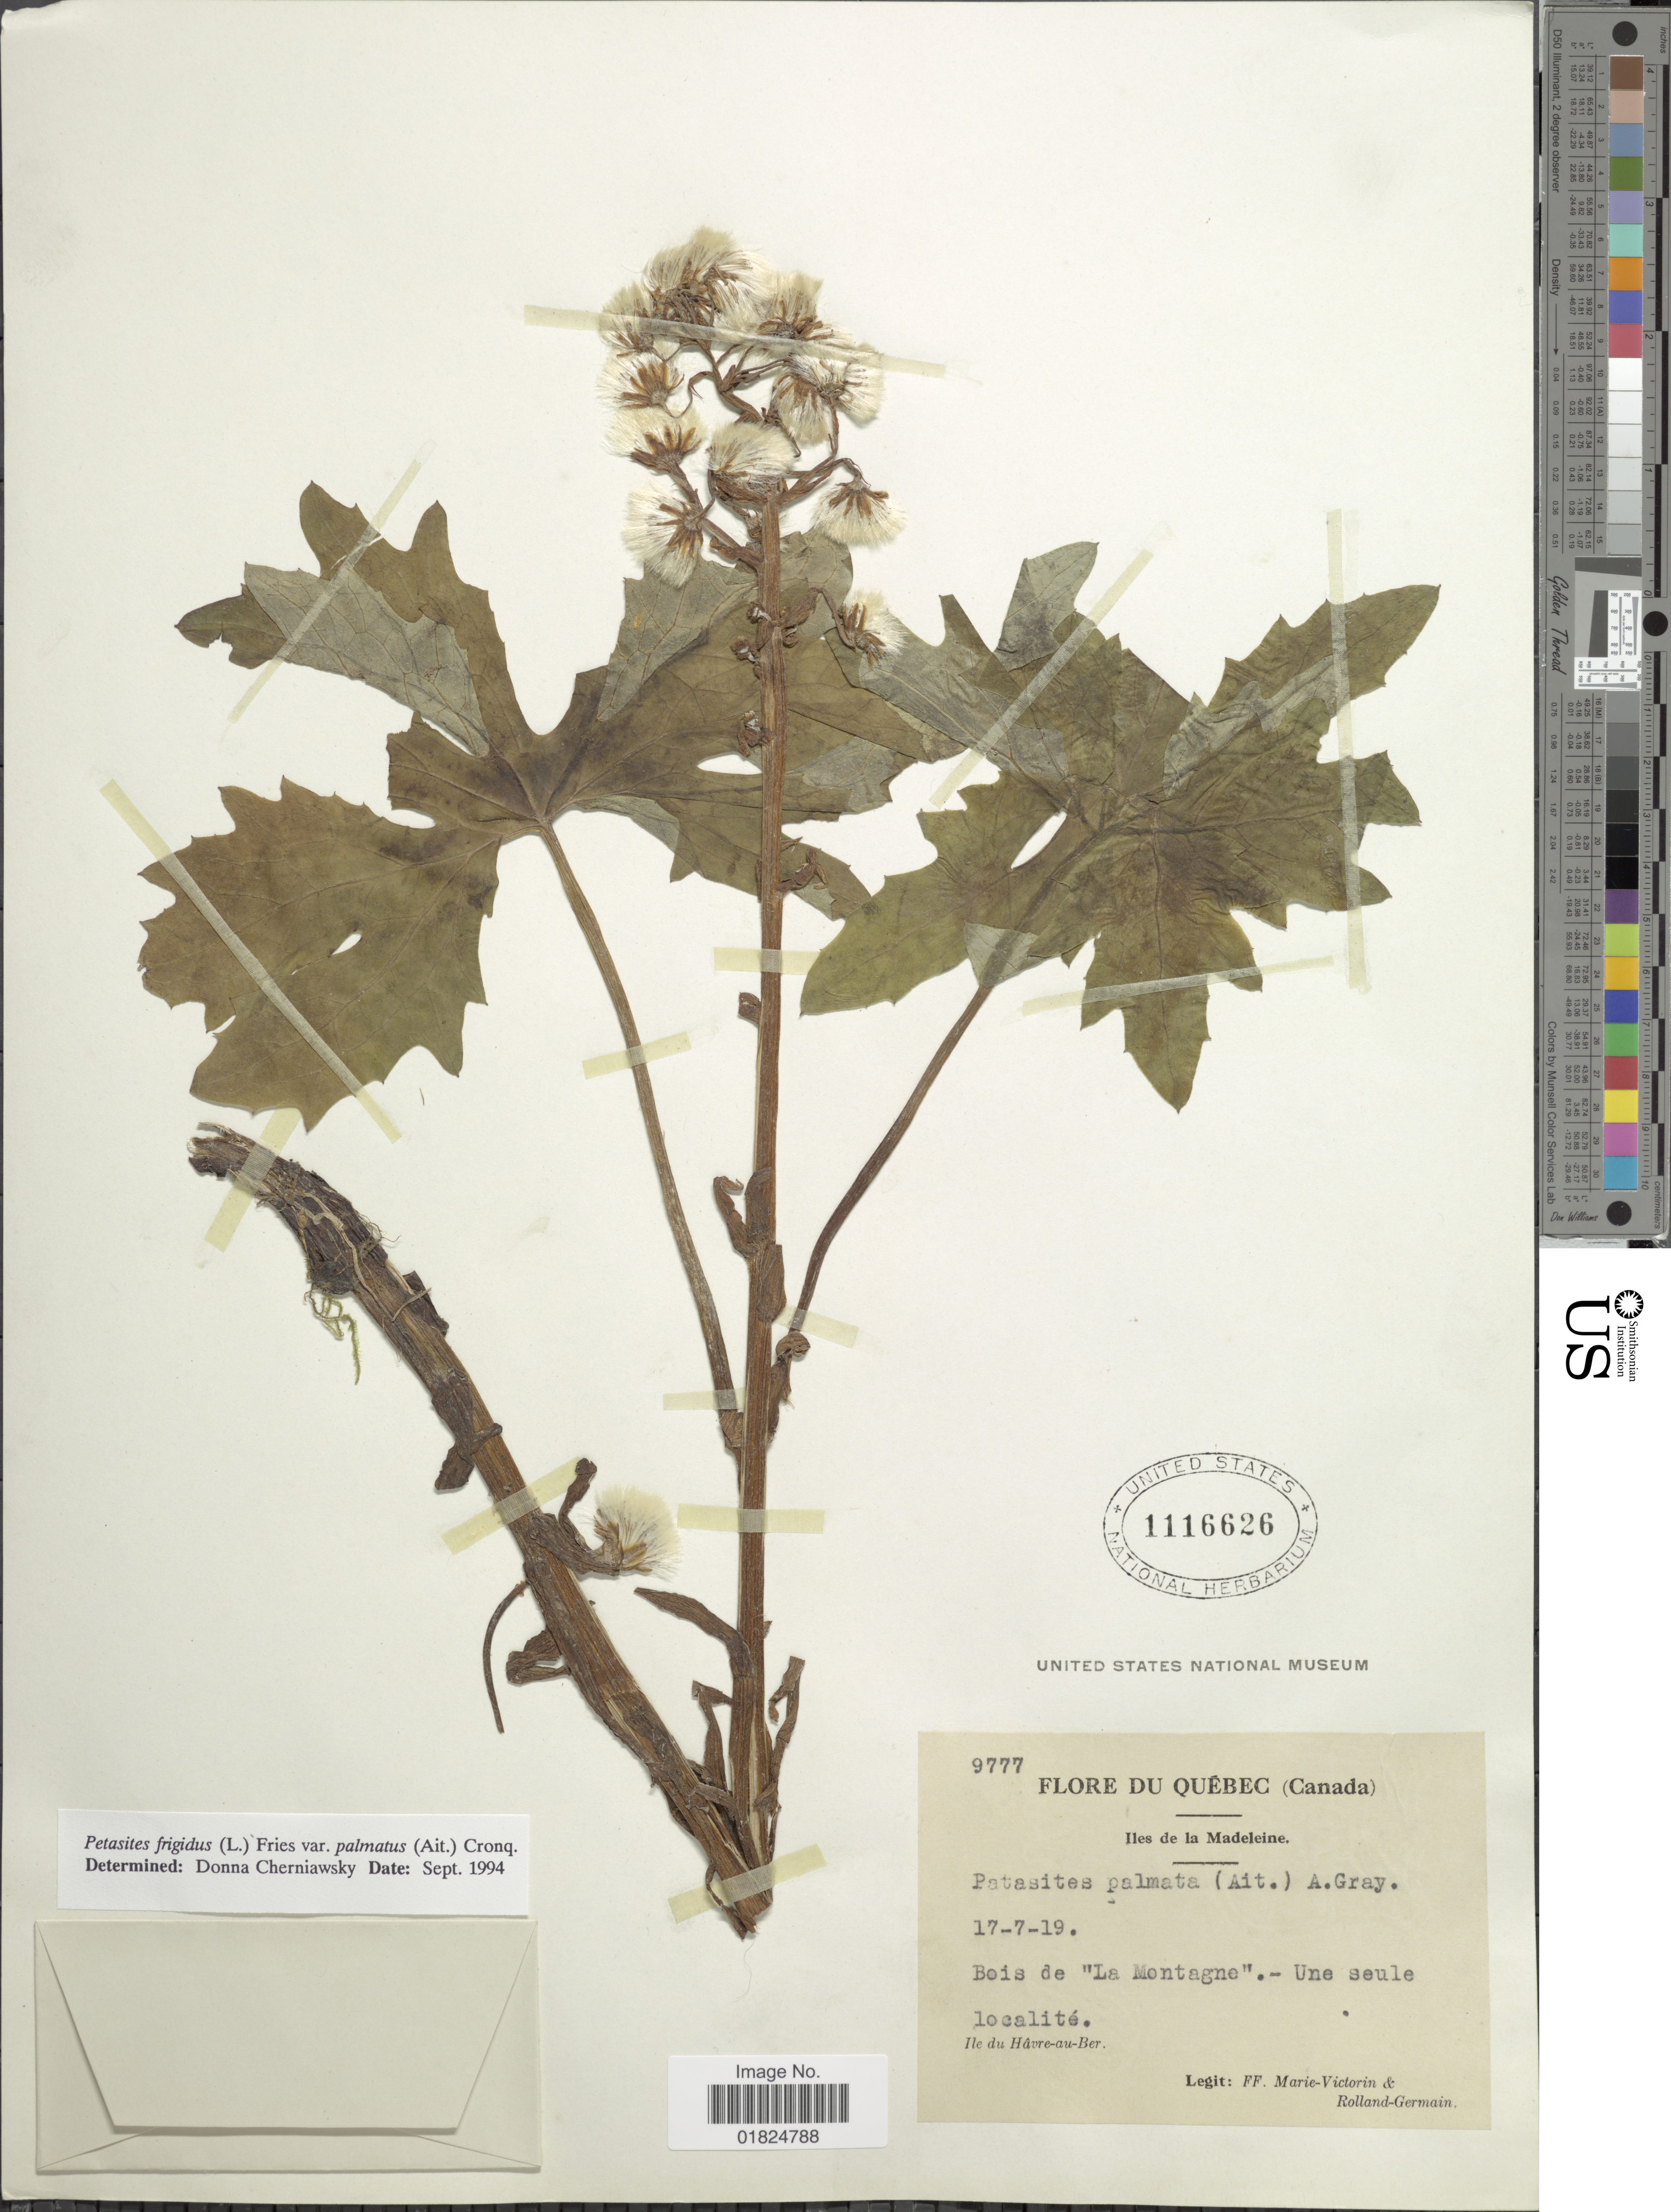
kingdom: Plantae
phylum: Tracheophyta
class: Magnoliopsida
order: Asterales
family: Asteraceae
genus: Petasites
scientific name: Petasites frigidus var. palmatus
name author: (Aiton) Cody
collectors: -. Marie-Victorin & Rolland-Germain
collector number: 9777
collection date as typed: Transcribed d/m/y: 17/7/19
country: Canada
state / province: Quebec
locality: Quebec. Iles de la Madeleine. Bois de "La Montagne". - Une seule localite. Iles du Havre-au-Ber [unsure placement]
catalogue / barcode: US 1116626